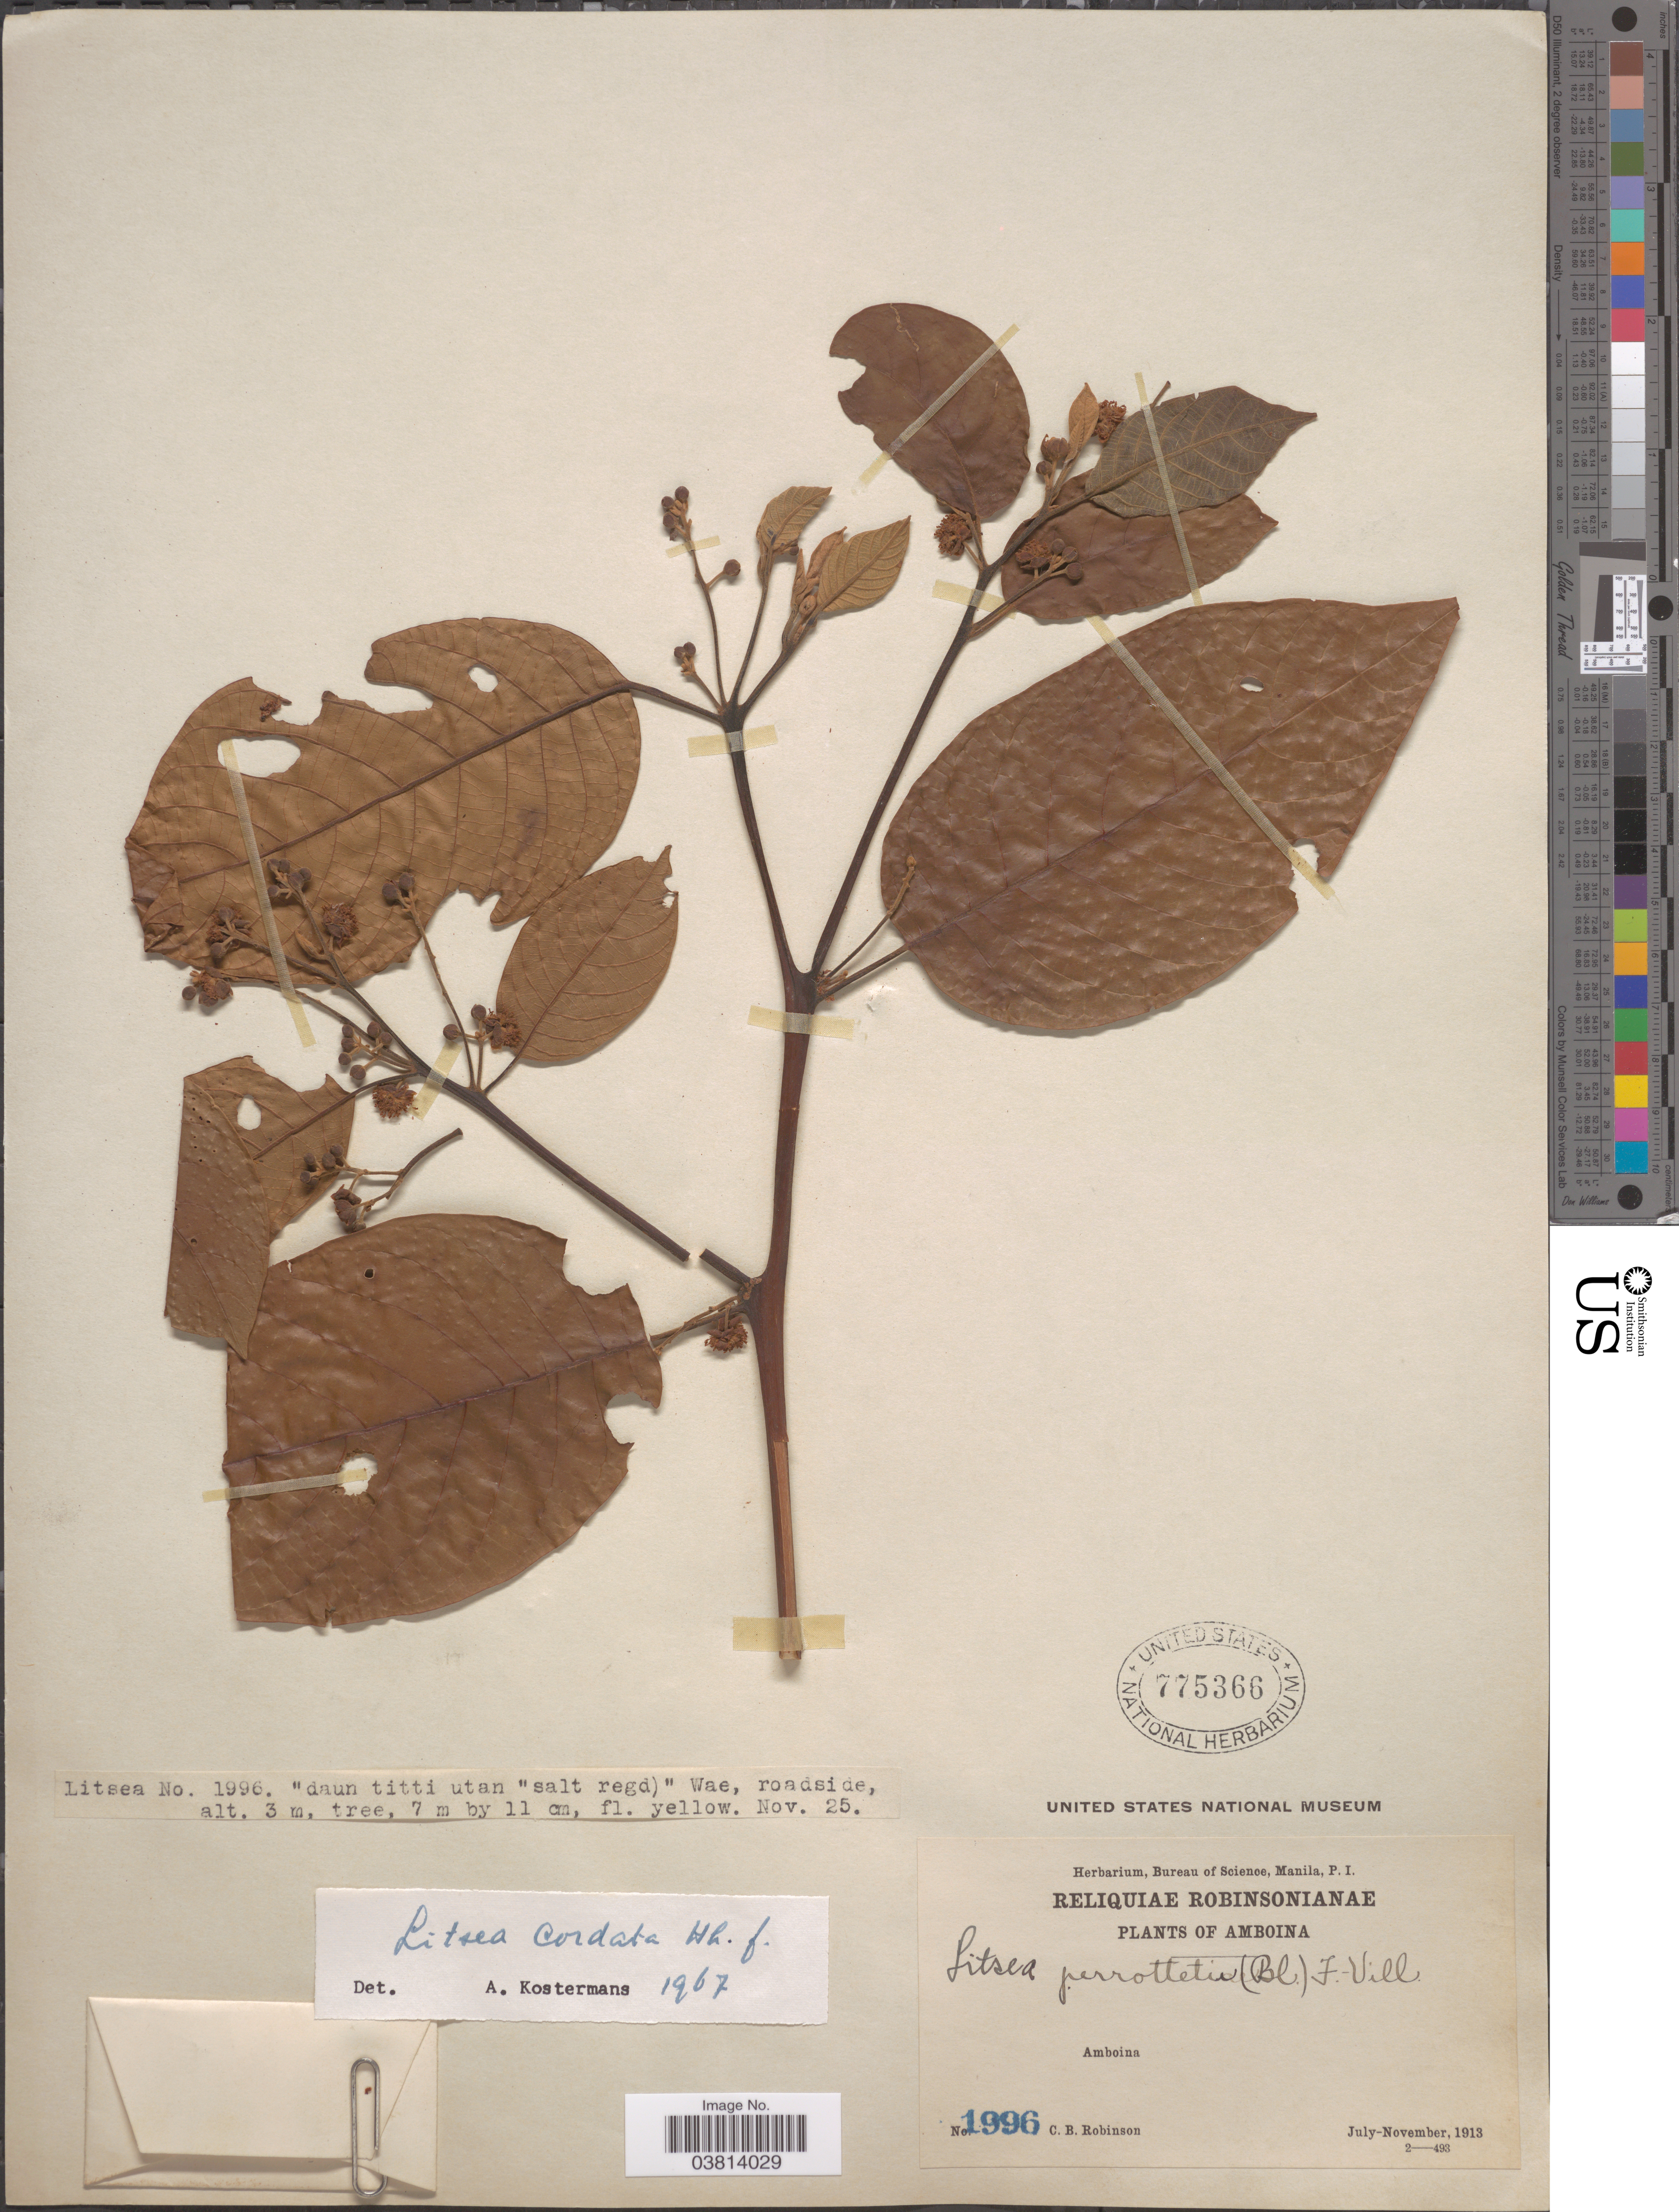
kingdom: Plantae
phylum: Tracheophyta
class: Magnoliopsida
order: Laurales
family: Lauraceae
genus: Litsea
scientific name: Litsea cordata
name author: Hook. f.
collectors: C. Robinson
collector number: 1996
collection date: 1913-11-25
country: Indonesia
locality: Amboina.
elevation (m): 3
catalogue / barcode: US 775366